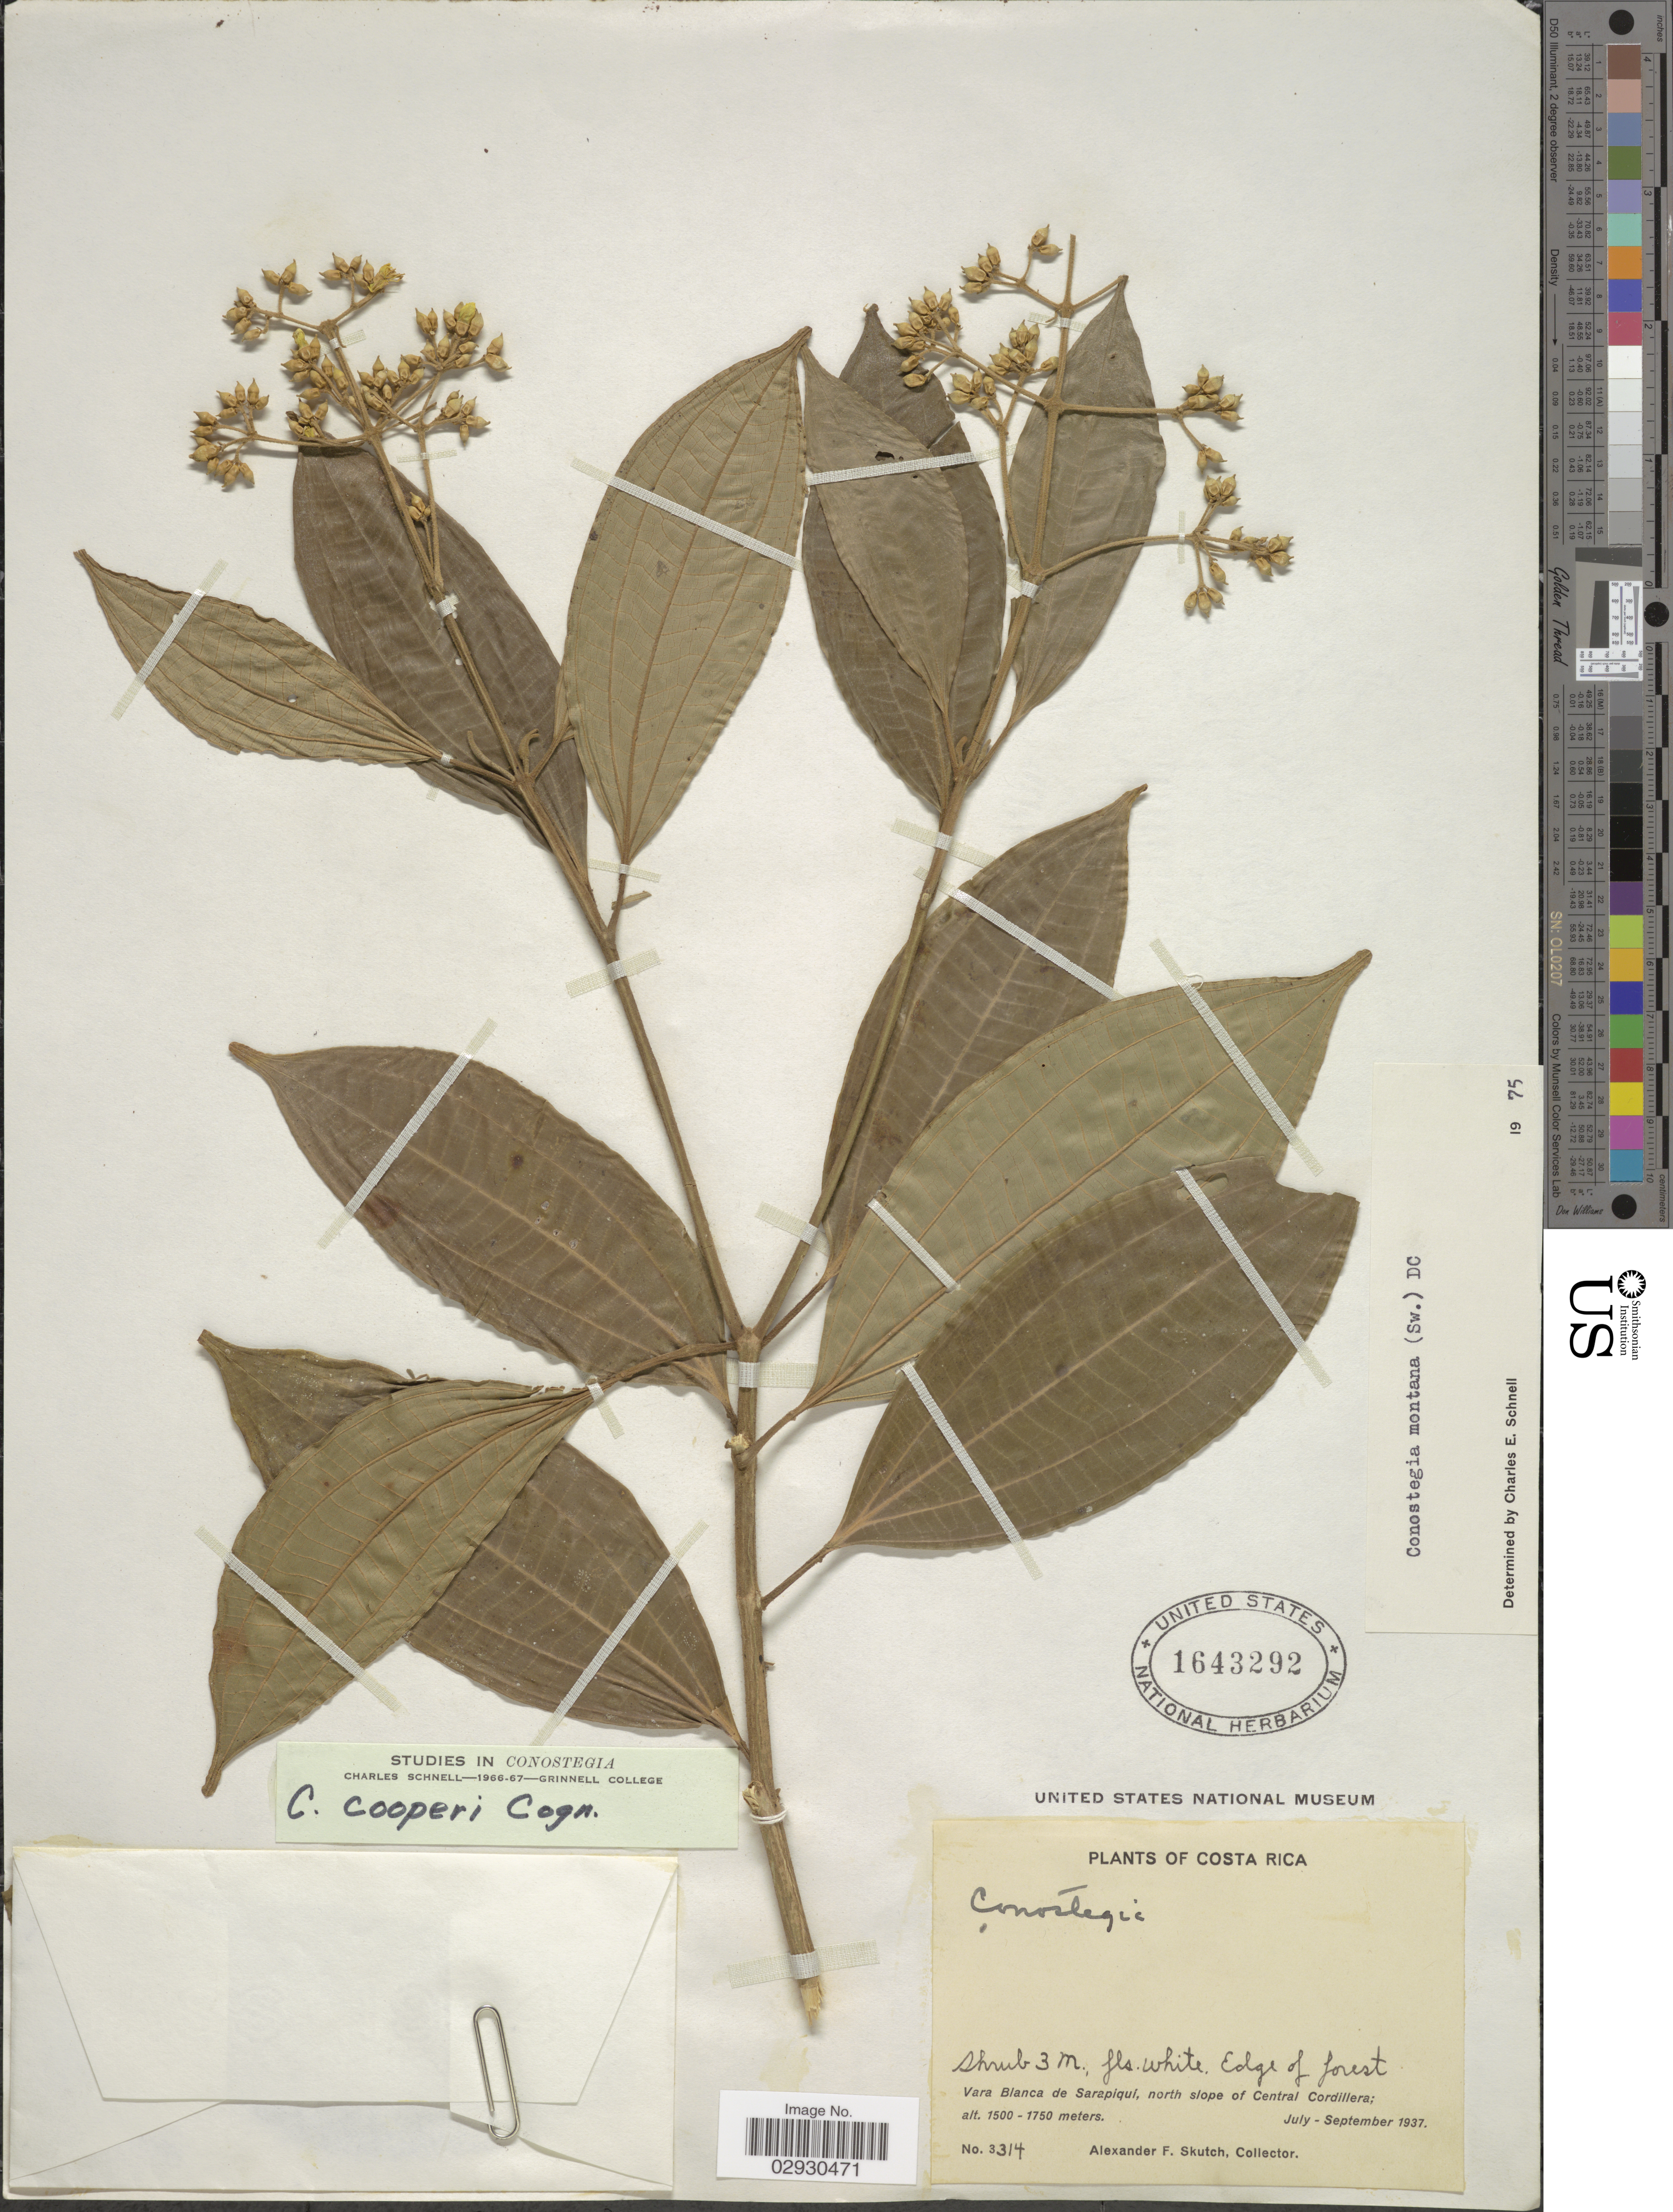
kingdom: Plantae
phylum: Tracheophyta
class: Magnoliopsida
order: Myrtales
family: Melastomataceae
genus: Conostegia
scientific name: Conostegia montana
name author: (Sw.) D. Don ex DC.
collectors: A. F. Skutch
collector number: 3314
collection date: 1937-07/1937-09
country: Costa Rica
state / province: Heredia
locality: Vara Blanca de Sarapiqui, north slope of Central Cordillera.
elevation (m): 1500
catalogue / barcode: US 1643292